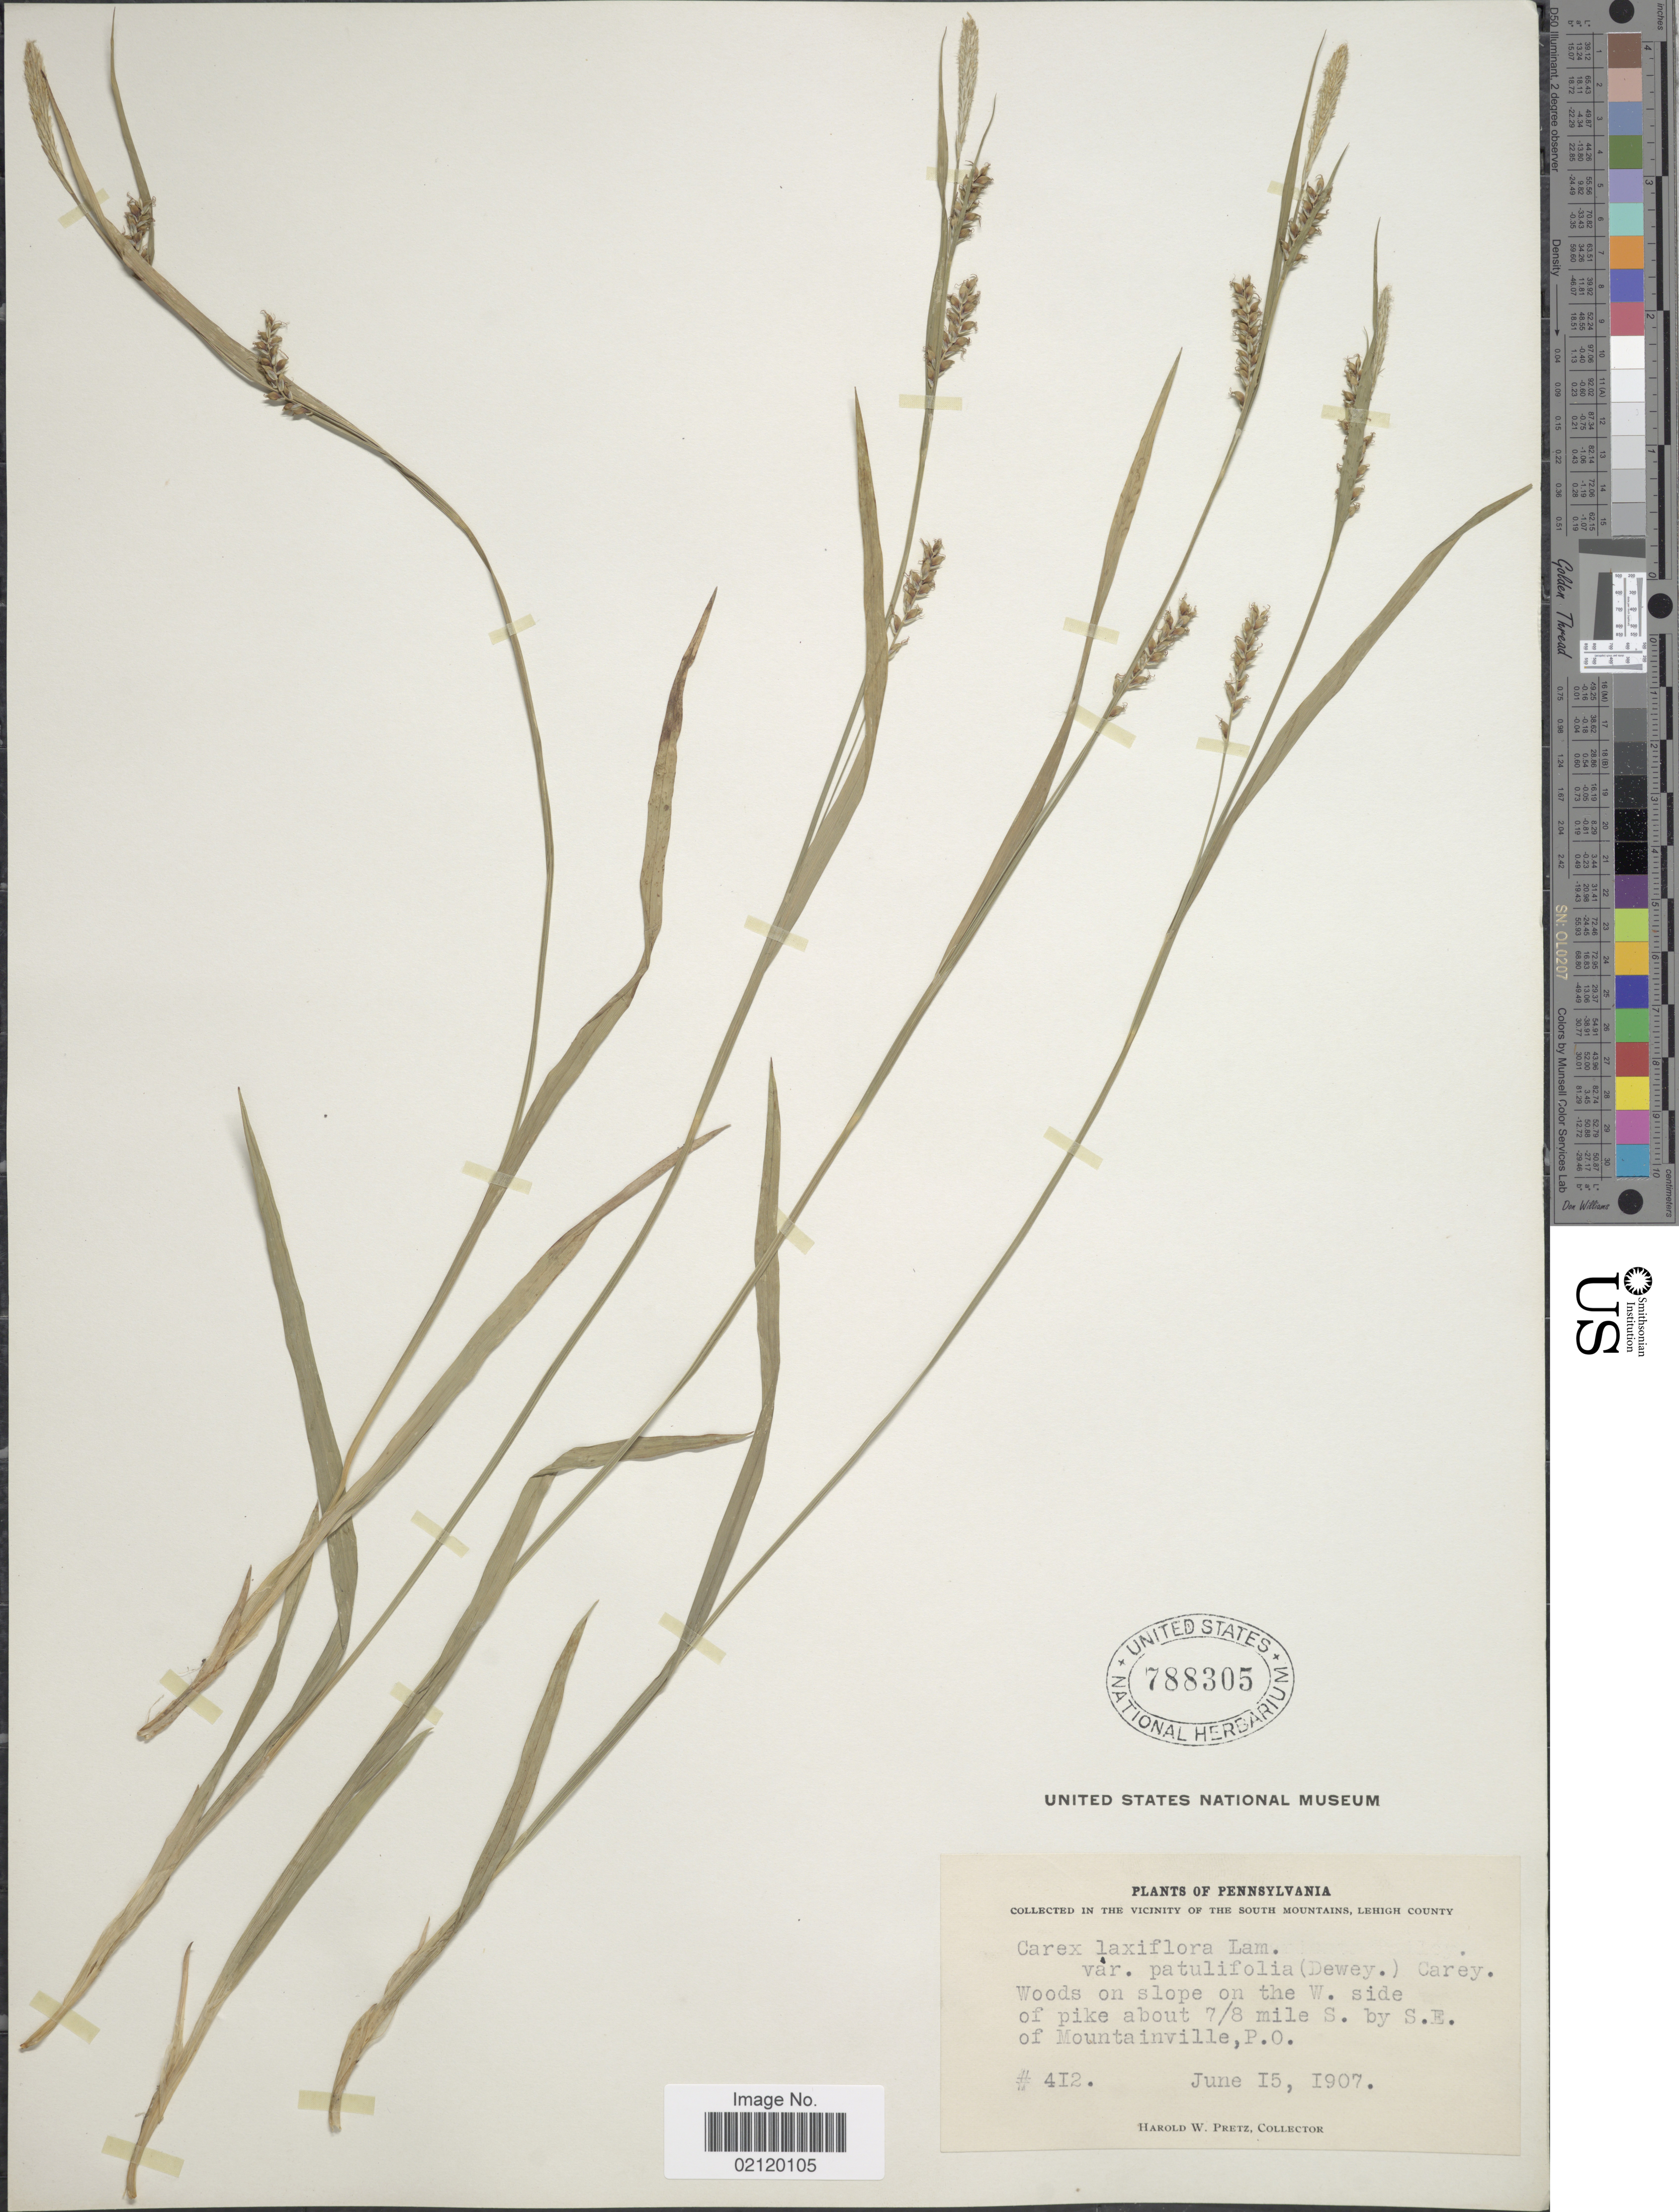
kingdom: Plantae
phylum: Tracheophyta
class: Liliopsida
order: Poales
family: Cyperaceae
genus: Carex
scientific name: Carex laxiflora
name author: Lam.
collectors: H. W. Pretz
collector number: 412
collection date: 1907-06-15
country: United States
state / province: Pennsylvania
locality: The vicinity of the South Mountains, Lehigh County. Woods on slope on the W. side of pike about 7/8 mile S. by S.E. of Mountainville, P.O.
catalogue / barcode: US 788305